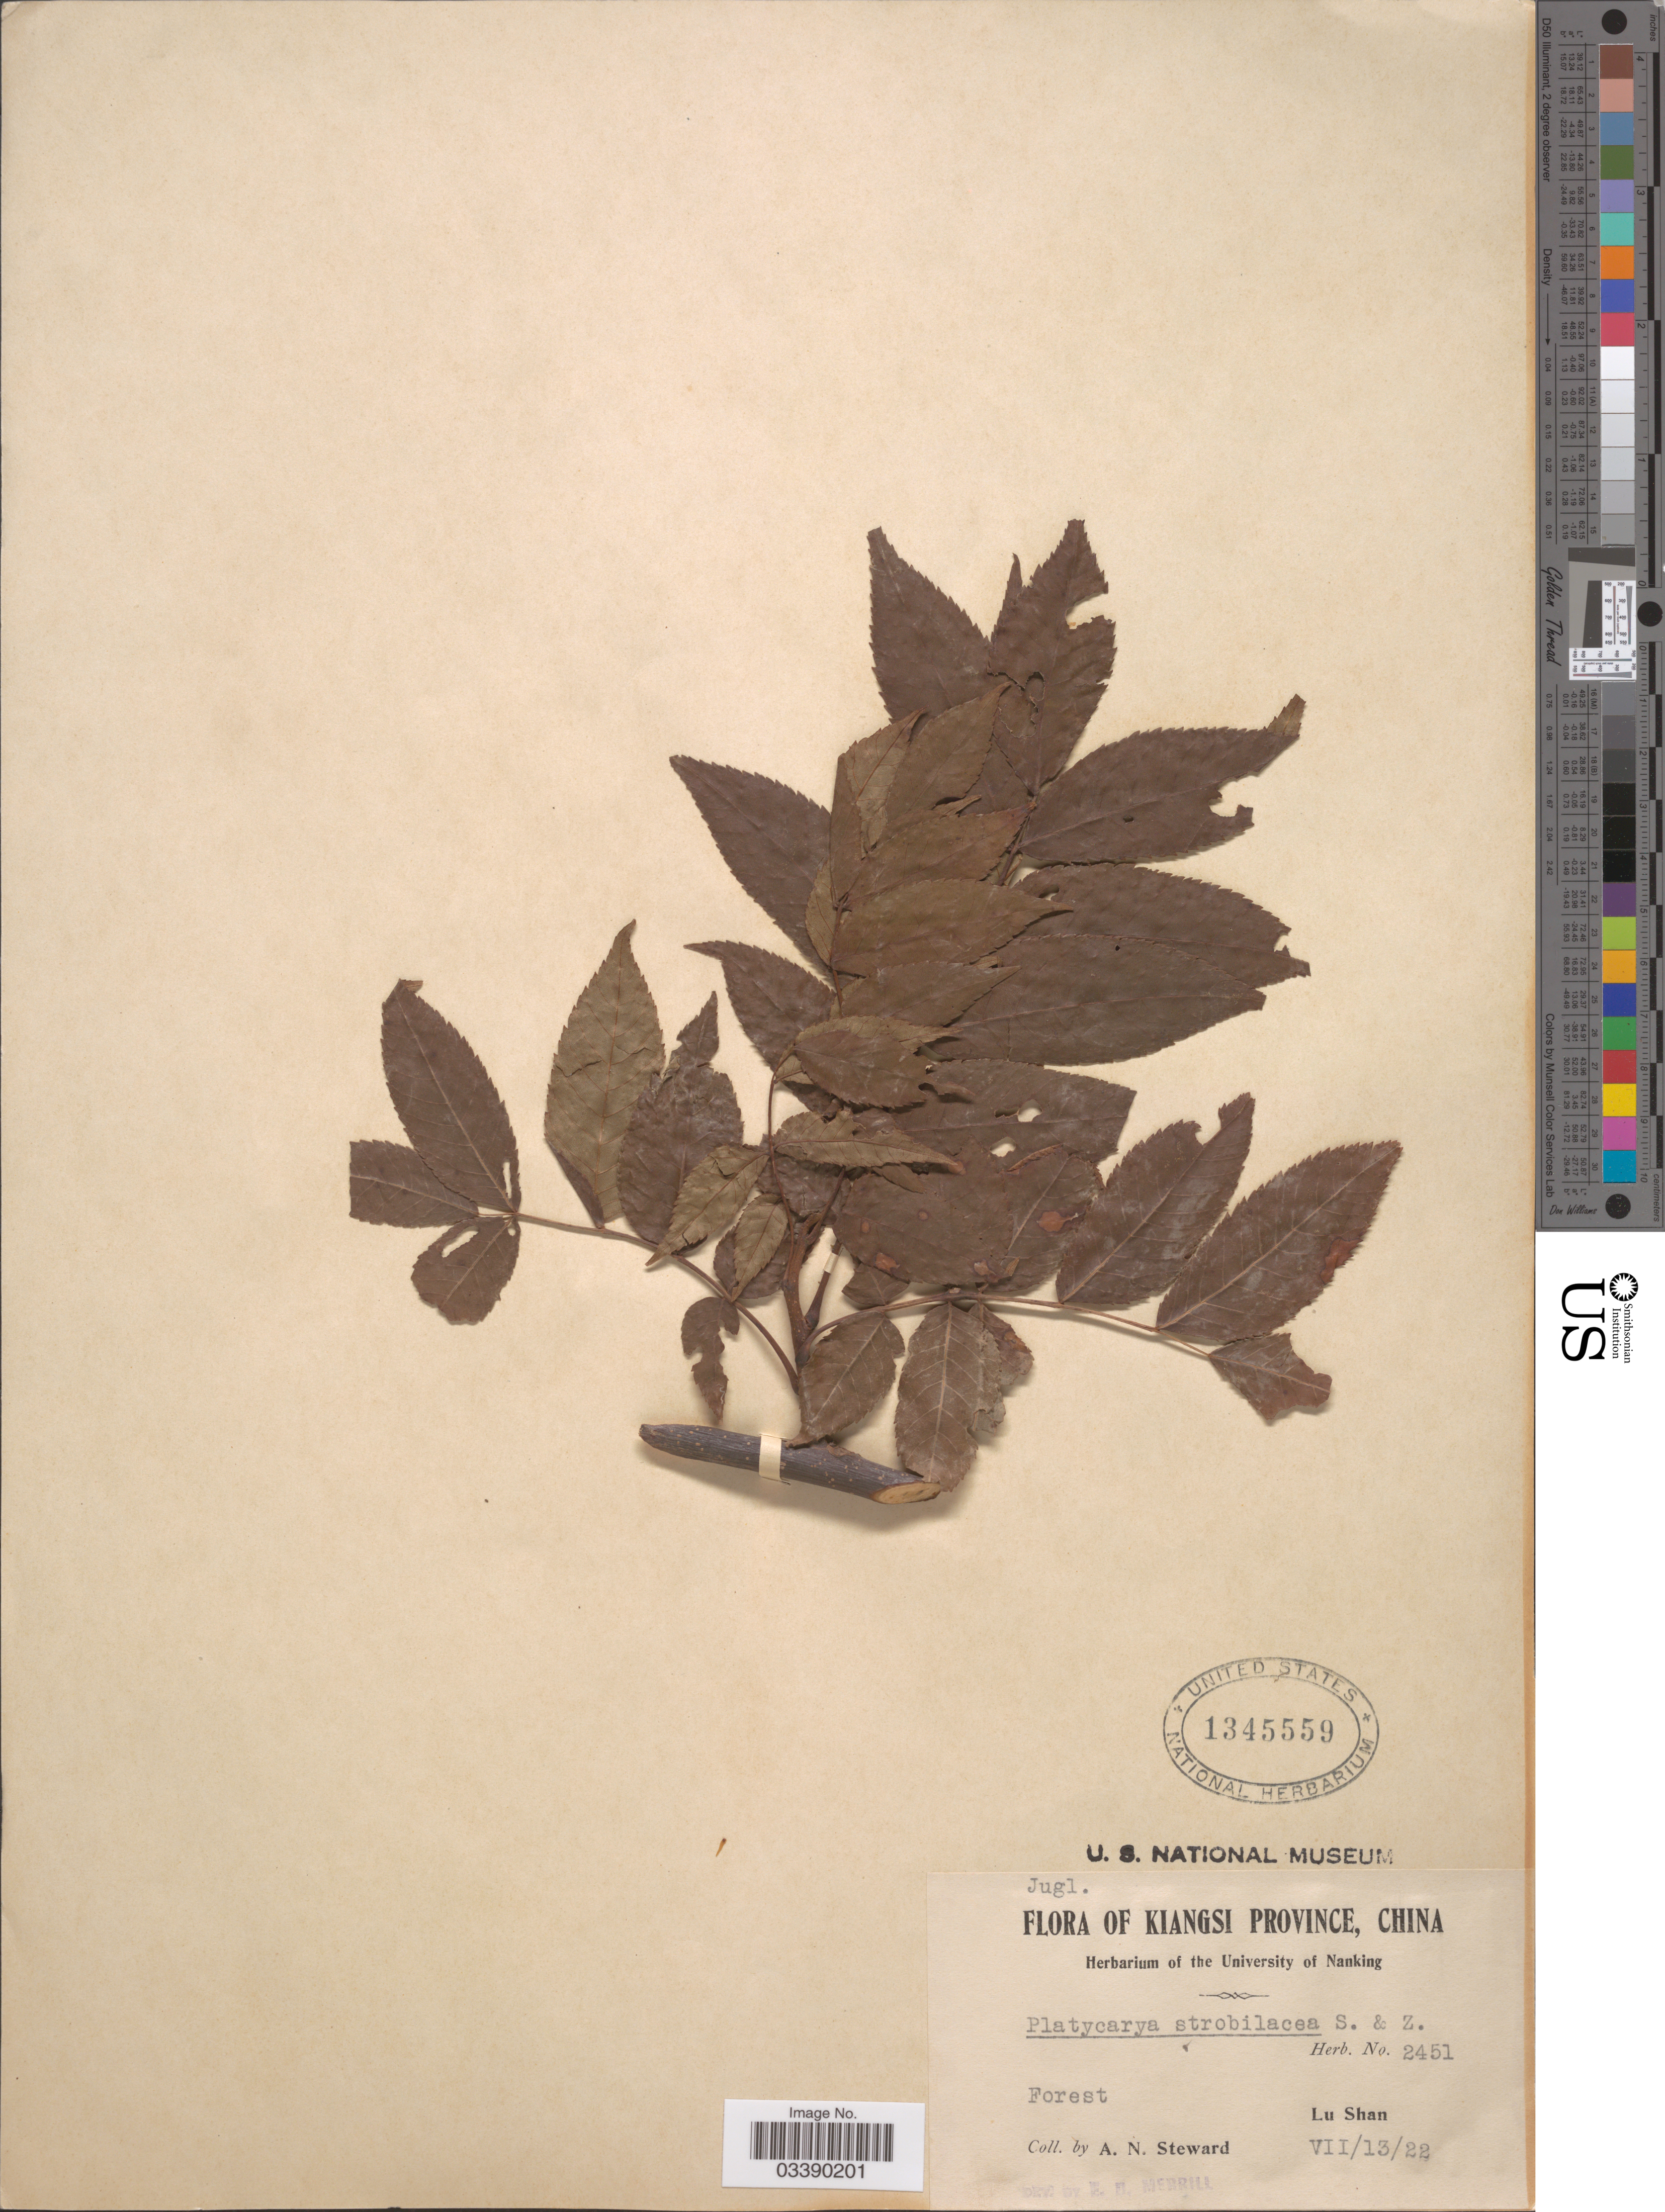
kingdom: Plantae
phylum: Tracheophyta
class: Magnoliopsida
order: Fagales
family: Juglandaceae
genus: Platycarya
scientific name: Platycarya strobilacea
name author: Siebold & Zucc.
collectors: A. N. Steward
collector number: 2451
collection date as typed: Transcribed d/m/y: 13/7/22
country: China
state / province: Guizhou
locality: Kiangsi Province. Lu Shan.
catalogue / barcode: US 1345559